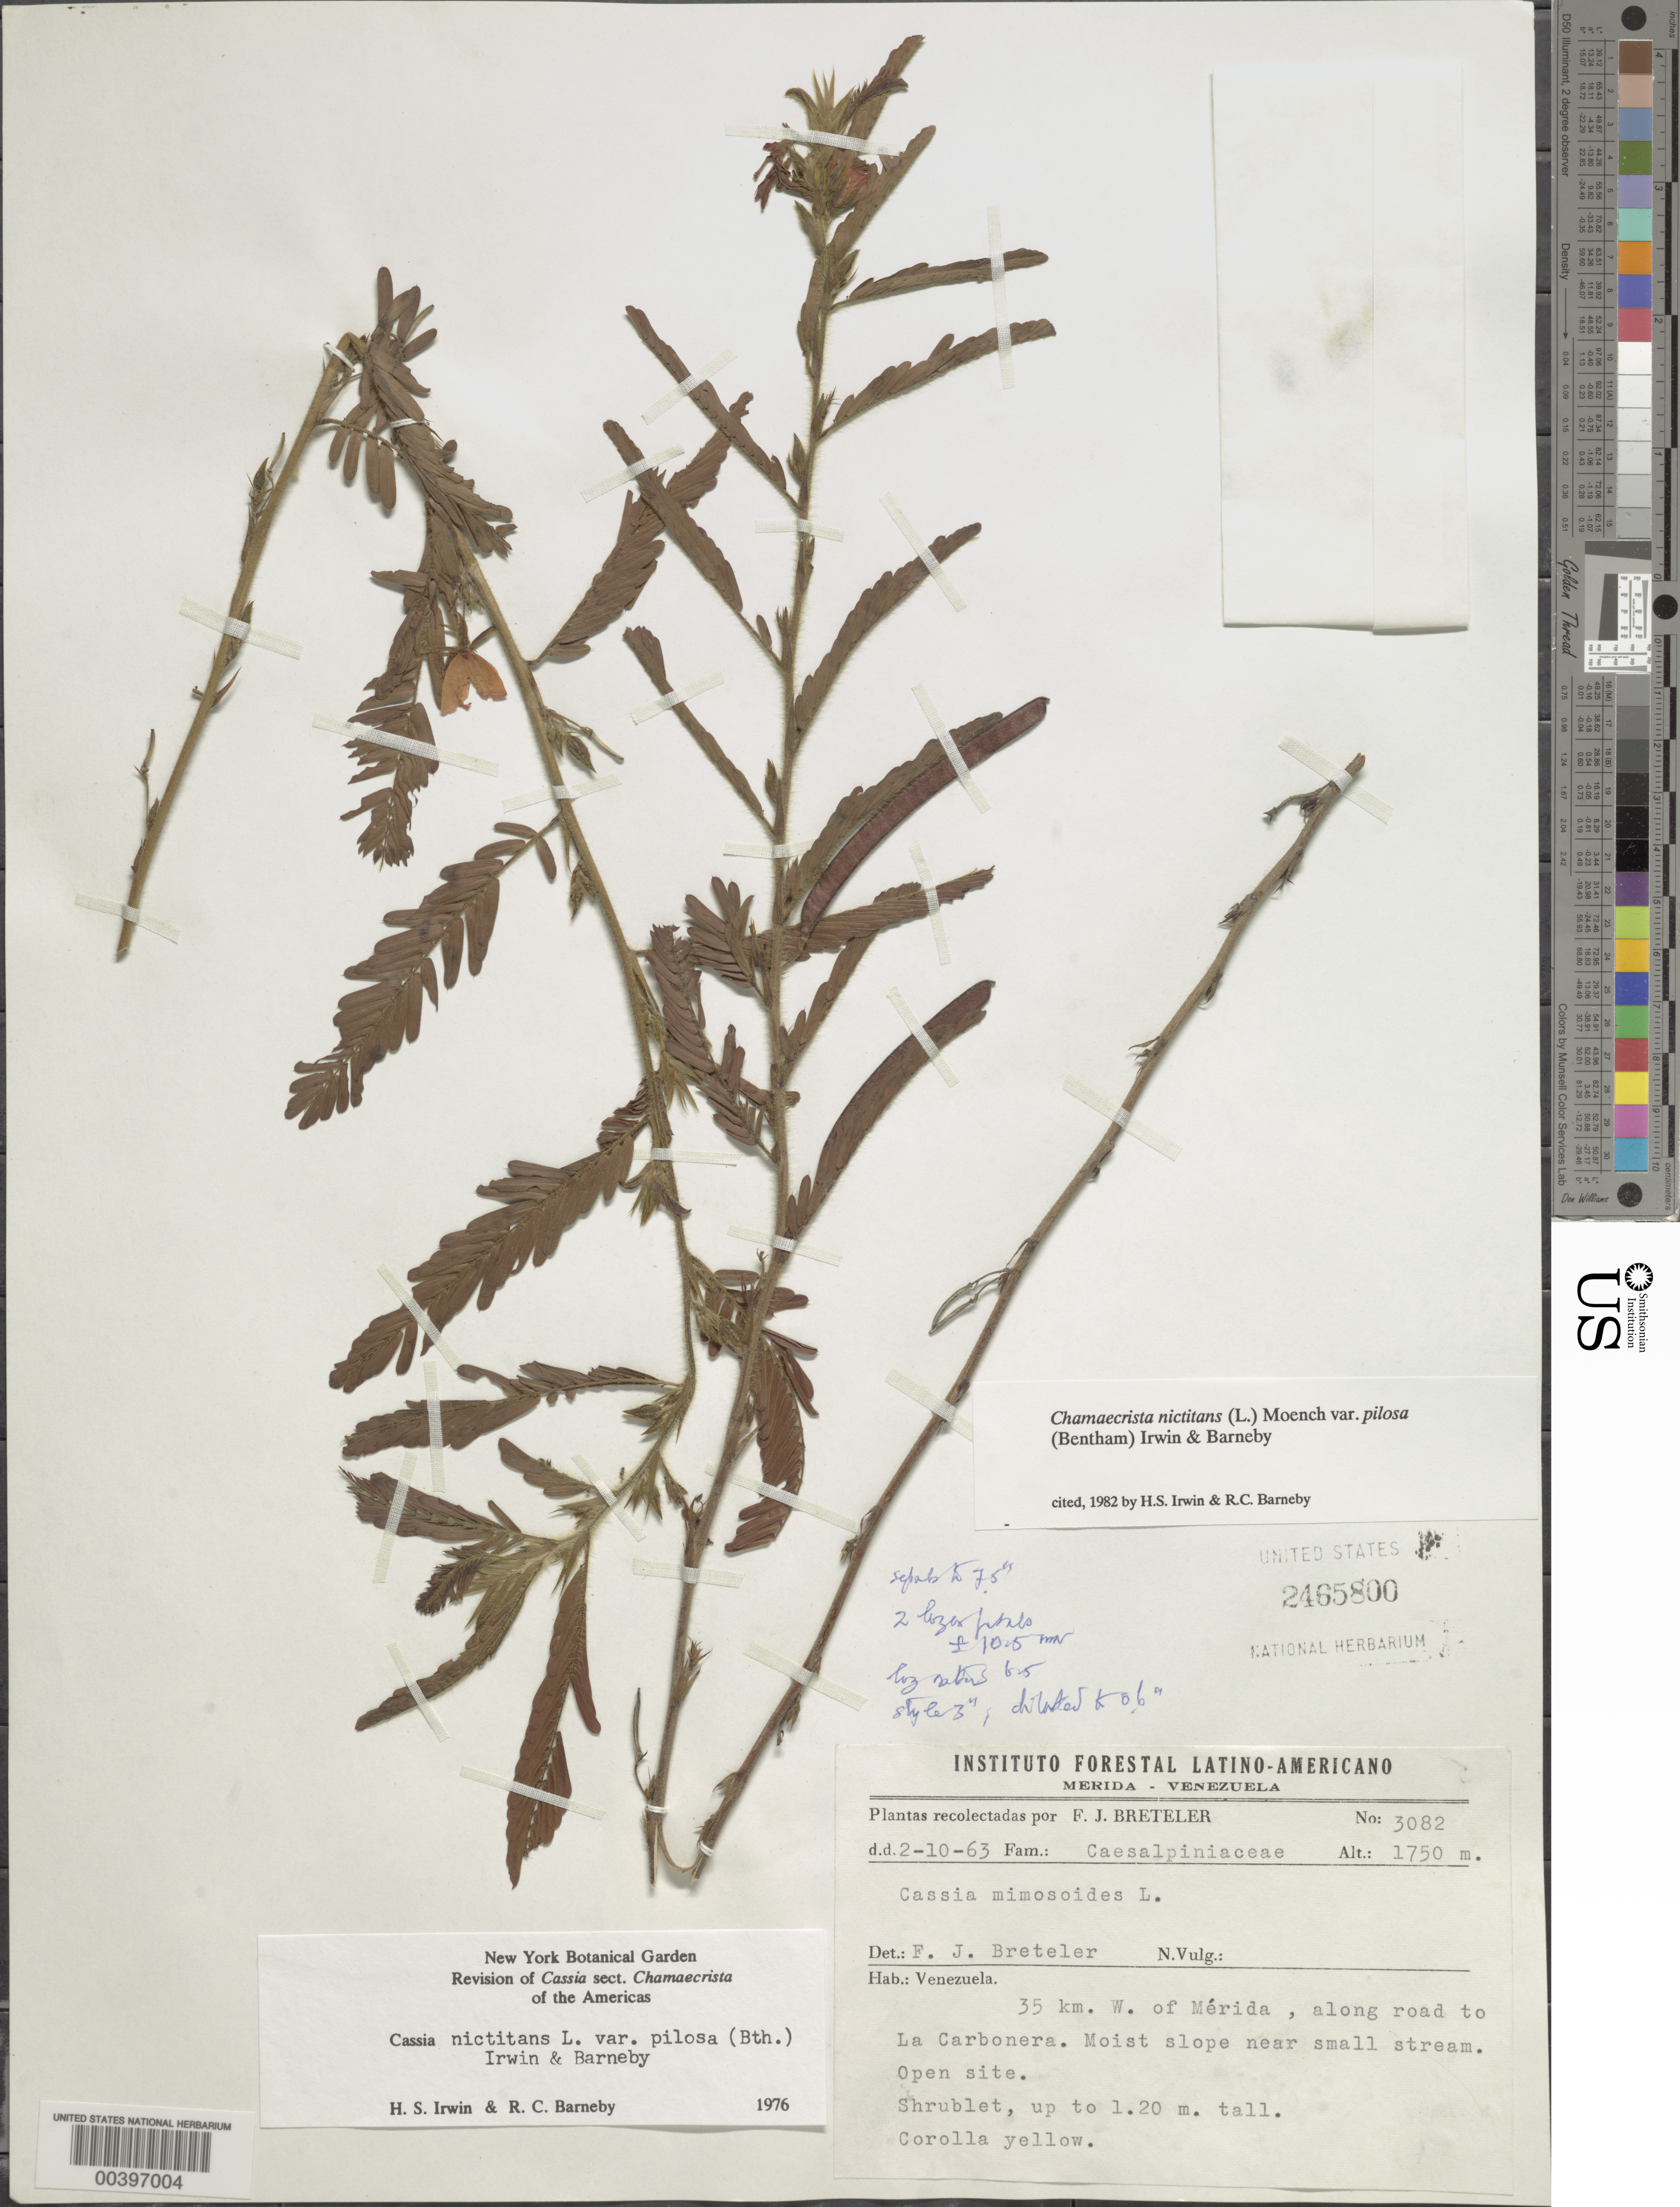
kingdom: Plantae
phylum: Tracheophyta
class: Magnoliopsida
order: Fabales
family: Fabaceae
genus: Chamaecrista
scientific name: Chamaecrista nictitans var. pilosa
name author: (Benth.) H.S. Irwin & Barneby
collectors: F. J. Breteler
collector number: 3082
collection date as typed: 02 Oct 1963 or 10 Feb 1963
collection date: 1963-02-10 or 1963-10-02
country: Venezuela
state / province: Mérida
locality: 35 km w of merida, along road to la carbonera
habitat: Moist slope near small stream; open site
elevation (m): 1750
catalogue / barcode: US 2465800